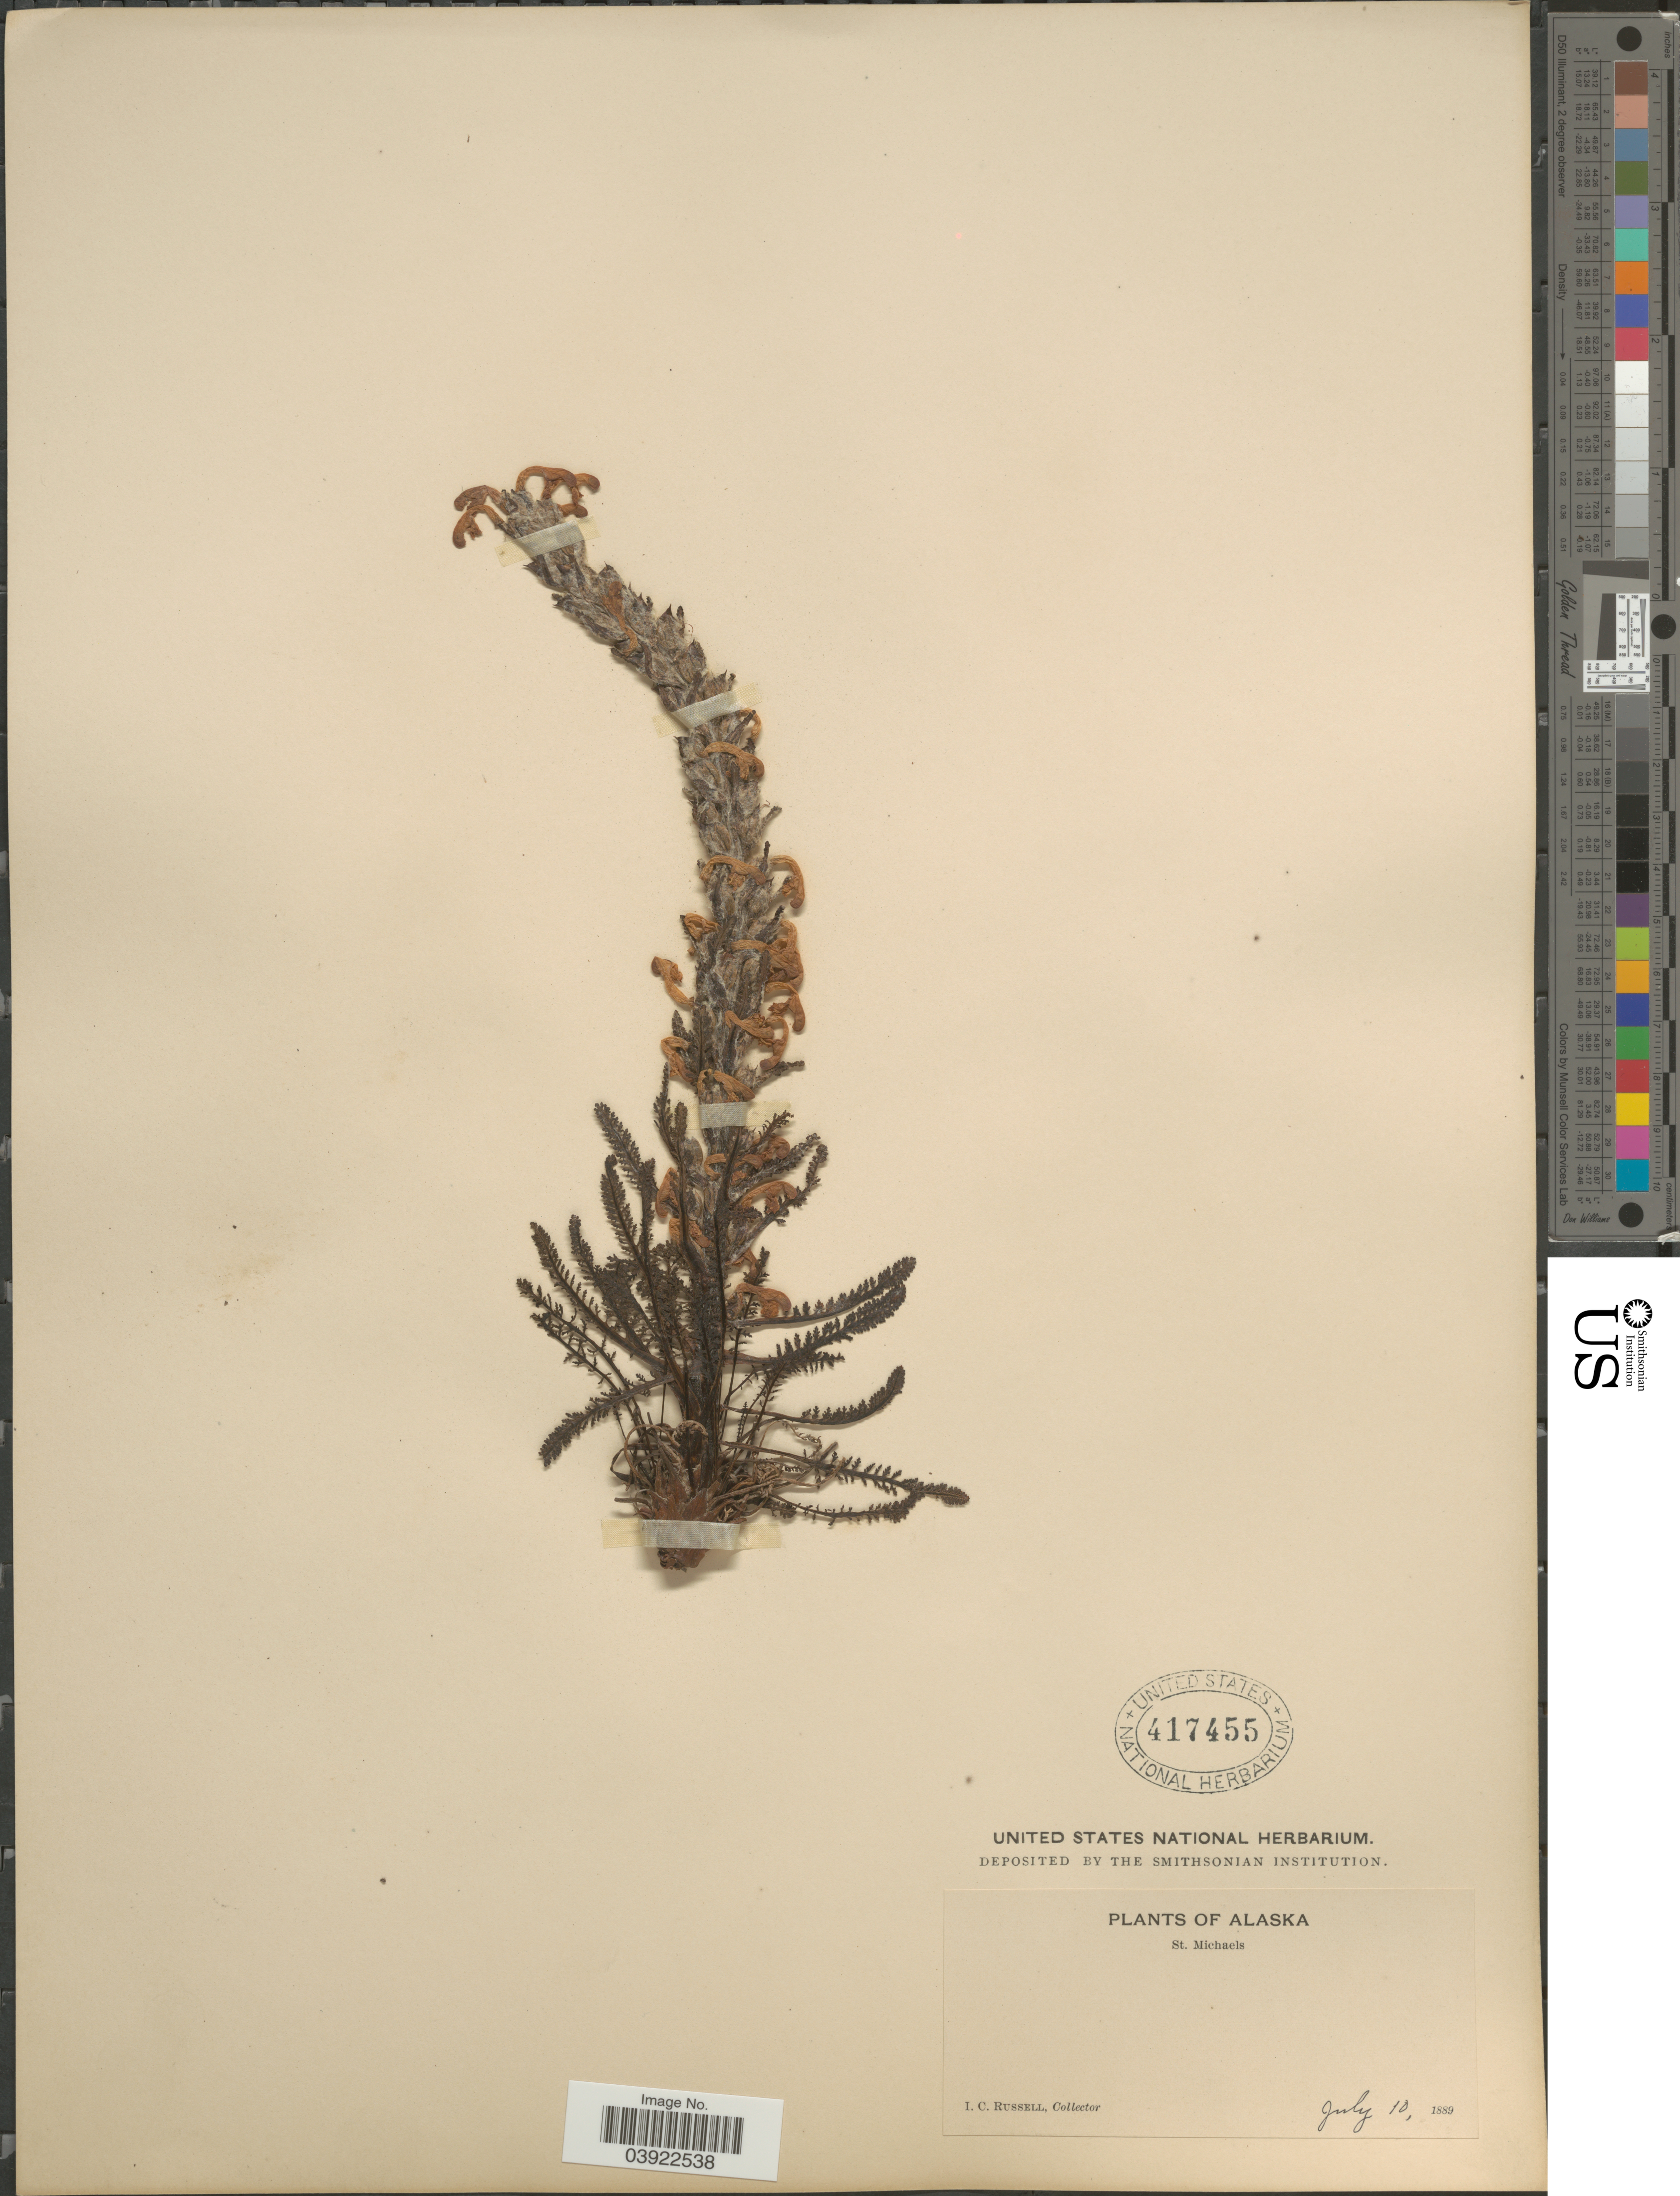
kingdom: Plantae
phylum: Tracheophyta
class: Magnoliopsida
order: Lamiales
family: Orobanchaceae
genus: Pedicularis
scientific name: Pedicularis lanata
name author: Willd. ex Cham. & Schltdl.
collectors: I. C. Russell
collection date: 1889-07-10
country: United States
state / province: Alaska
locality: St. Michaels.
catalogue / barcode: US 417455